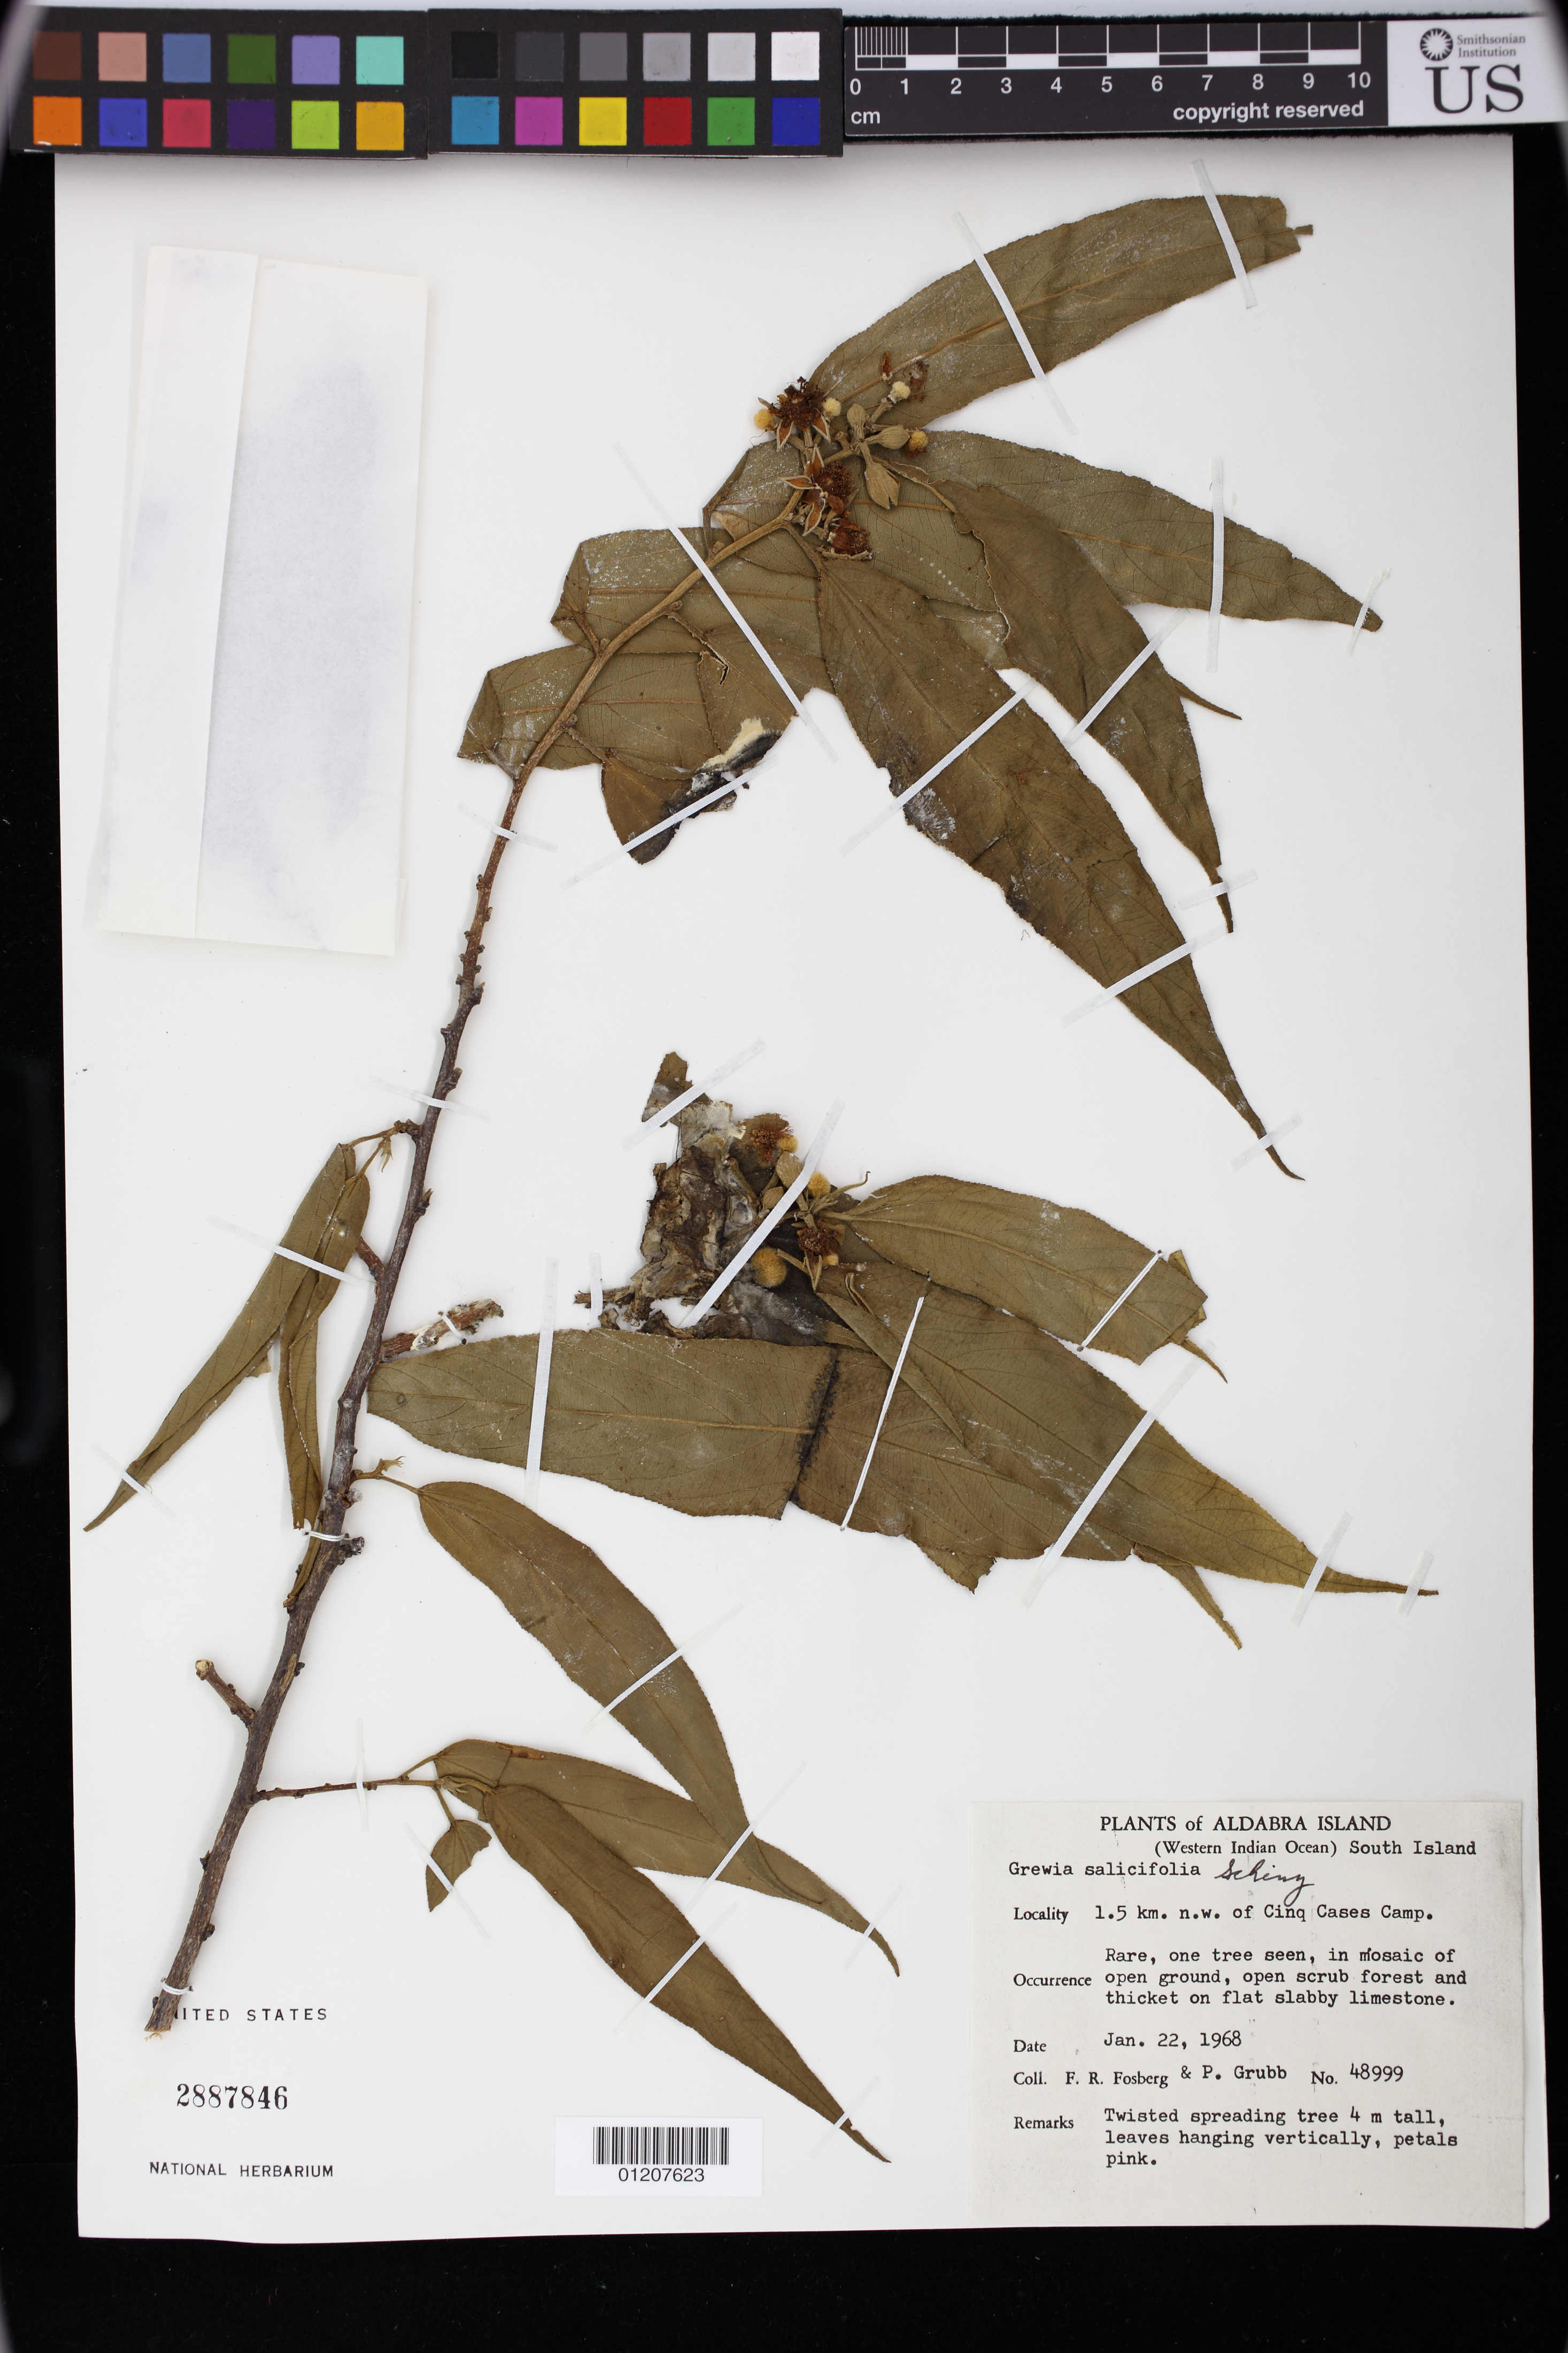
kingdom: Plantae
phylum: Tracheophyta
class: Magnoliopsida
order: Malvales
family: Malvaceae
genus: Grewia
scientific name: Grewia salicifolia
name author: Schinz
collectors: F. R. Fosberg & P. J. Grubb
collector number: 48999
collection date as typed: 22 Jan 1968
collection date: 1968-01-22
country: Seychelles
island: Aldabra Atoll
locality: Aldabra Island: South Islet. 1.5 km. N.W. of Cinq Cases Camp.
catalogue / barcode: US 2887846